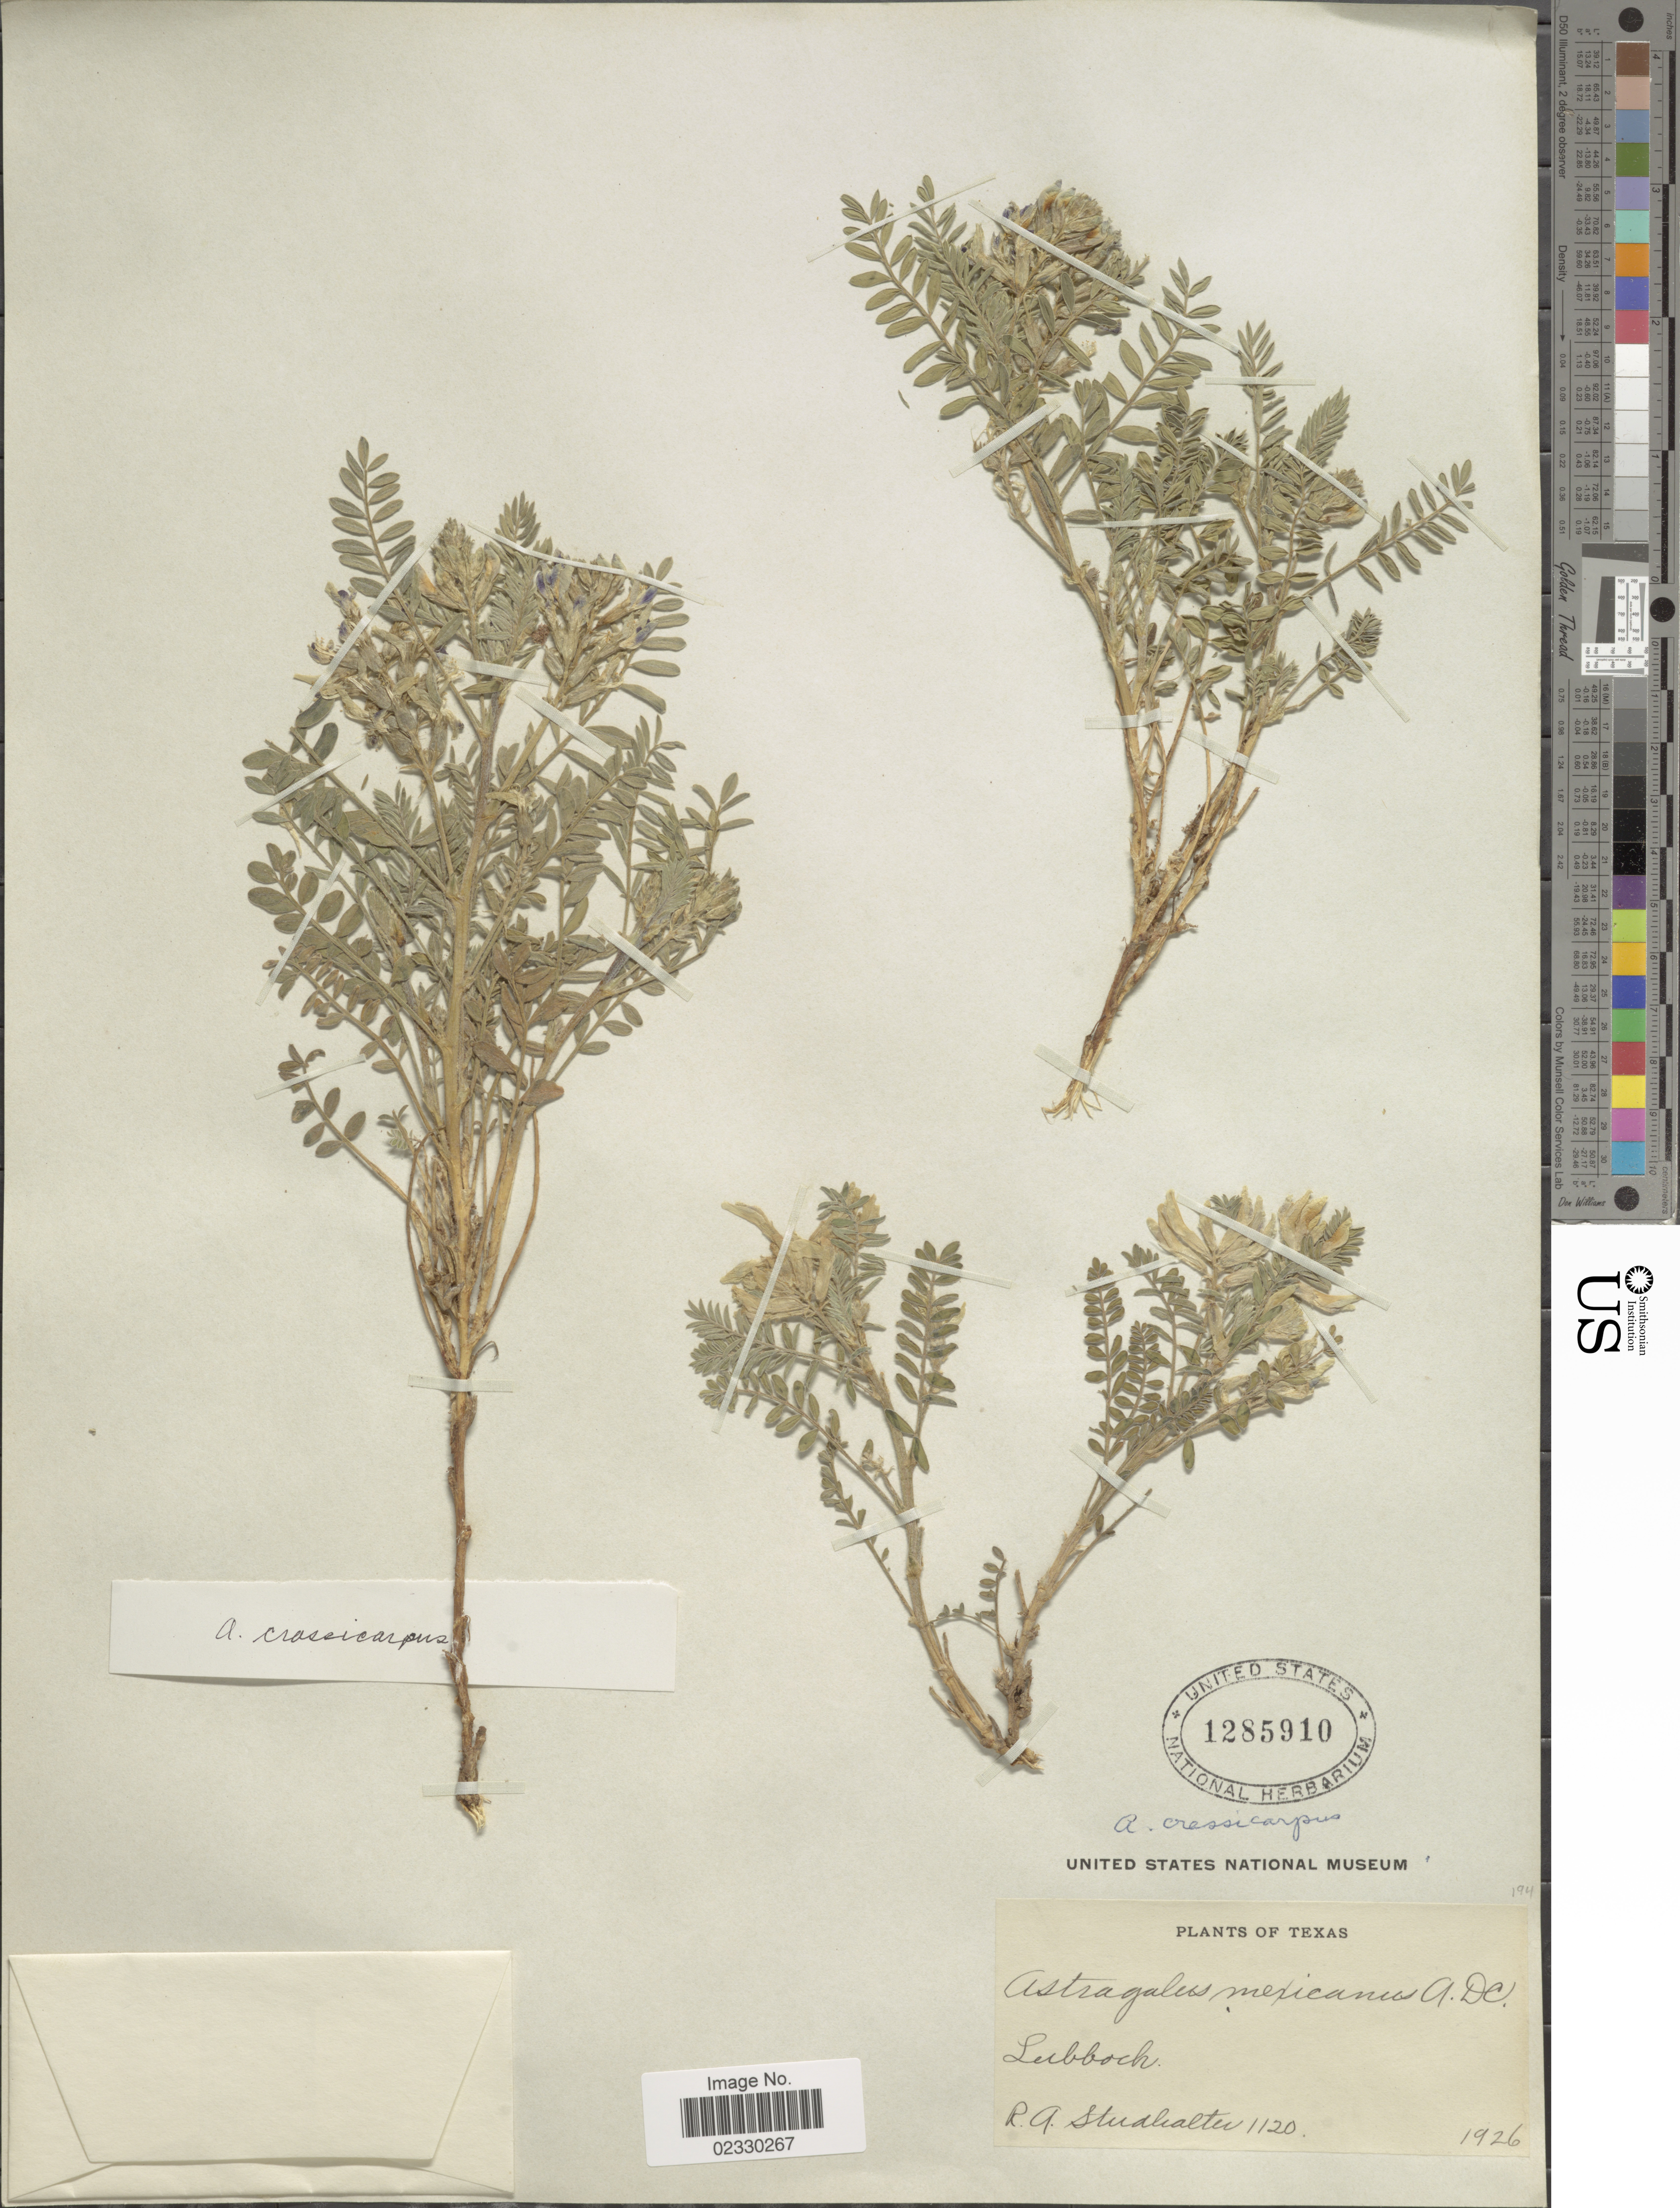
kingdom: Plantae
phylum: Tracheophyta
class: Magnoliopsida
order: Fabales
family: Fabaceae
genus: Astragalus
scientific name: Astragalus crassicarpus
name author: Nutt.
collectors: R. Studhalter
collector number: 1120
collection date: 1926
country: United States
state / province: Texas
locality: Lubbock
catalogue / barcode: US 1285910